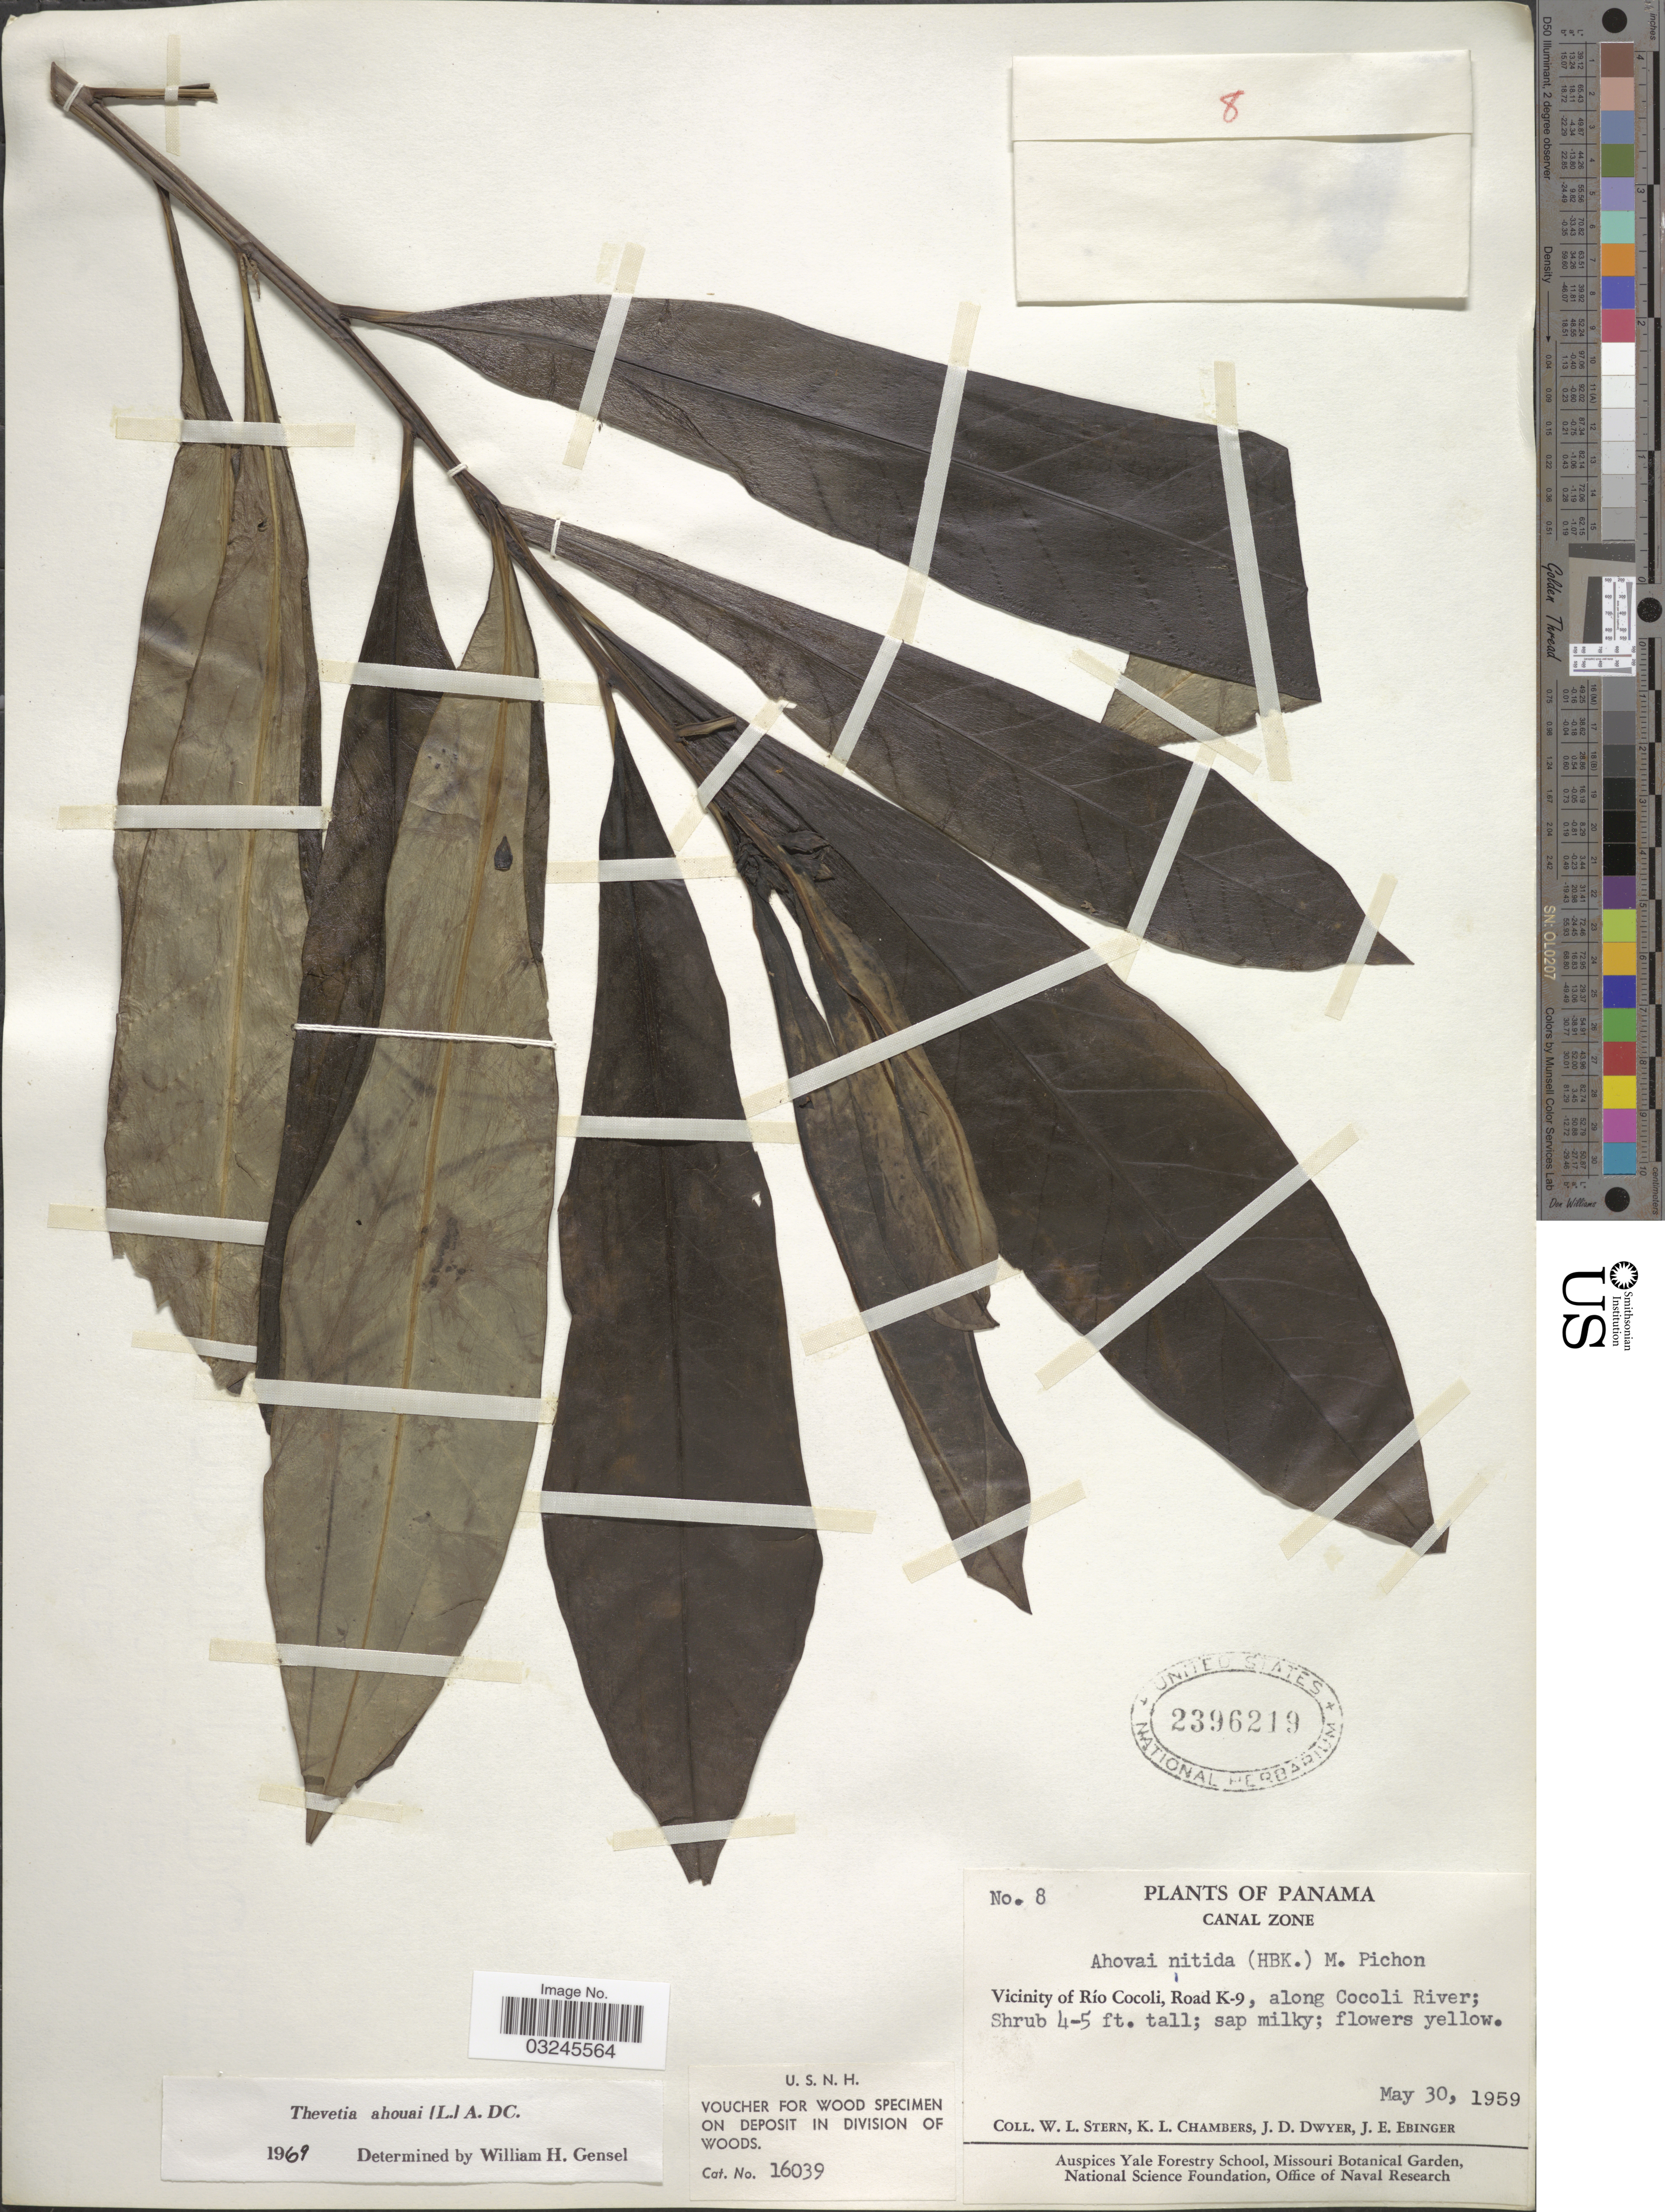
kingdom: Plantae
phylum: Tracheophyta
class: Magnoliopsida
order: Gentianales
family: Apocynaceae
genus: Thevetia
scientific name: Thevetia ahouai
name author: (L.) A. DC.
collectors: W. L. Stern, K. Chambers, J. D. Dwyer & J. Ebinger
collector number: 8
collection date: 1959-05-30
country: Panama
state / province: Panamá Oeste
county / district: Canal Zone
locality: Vicinity of Río Cocoli, Road K-9, along Cocoli River.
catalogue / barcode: US 2396219